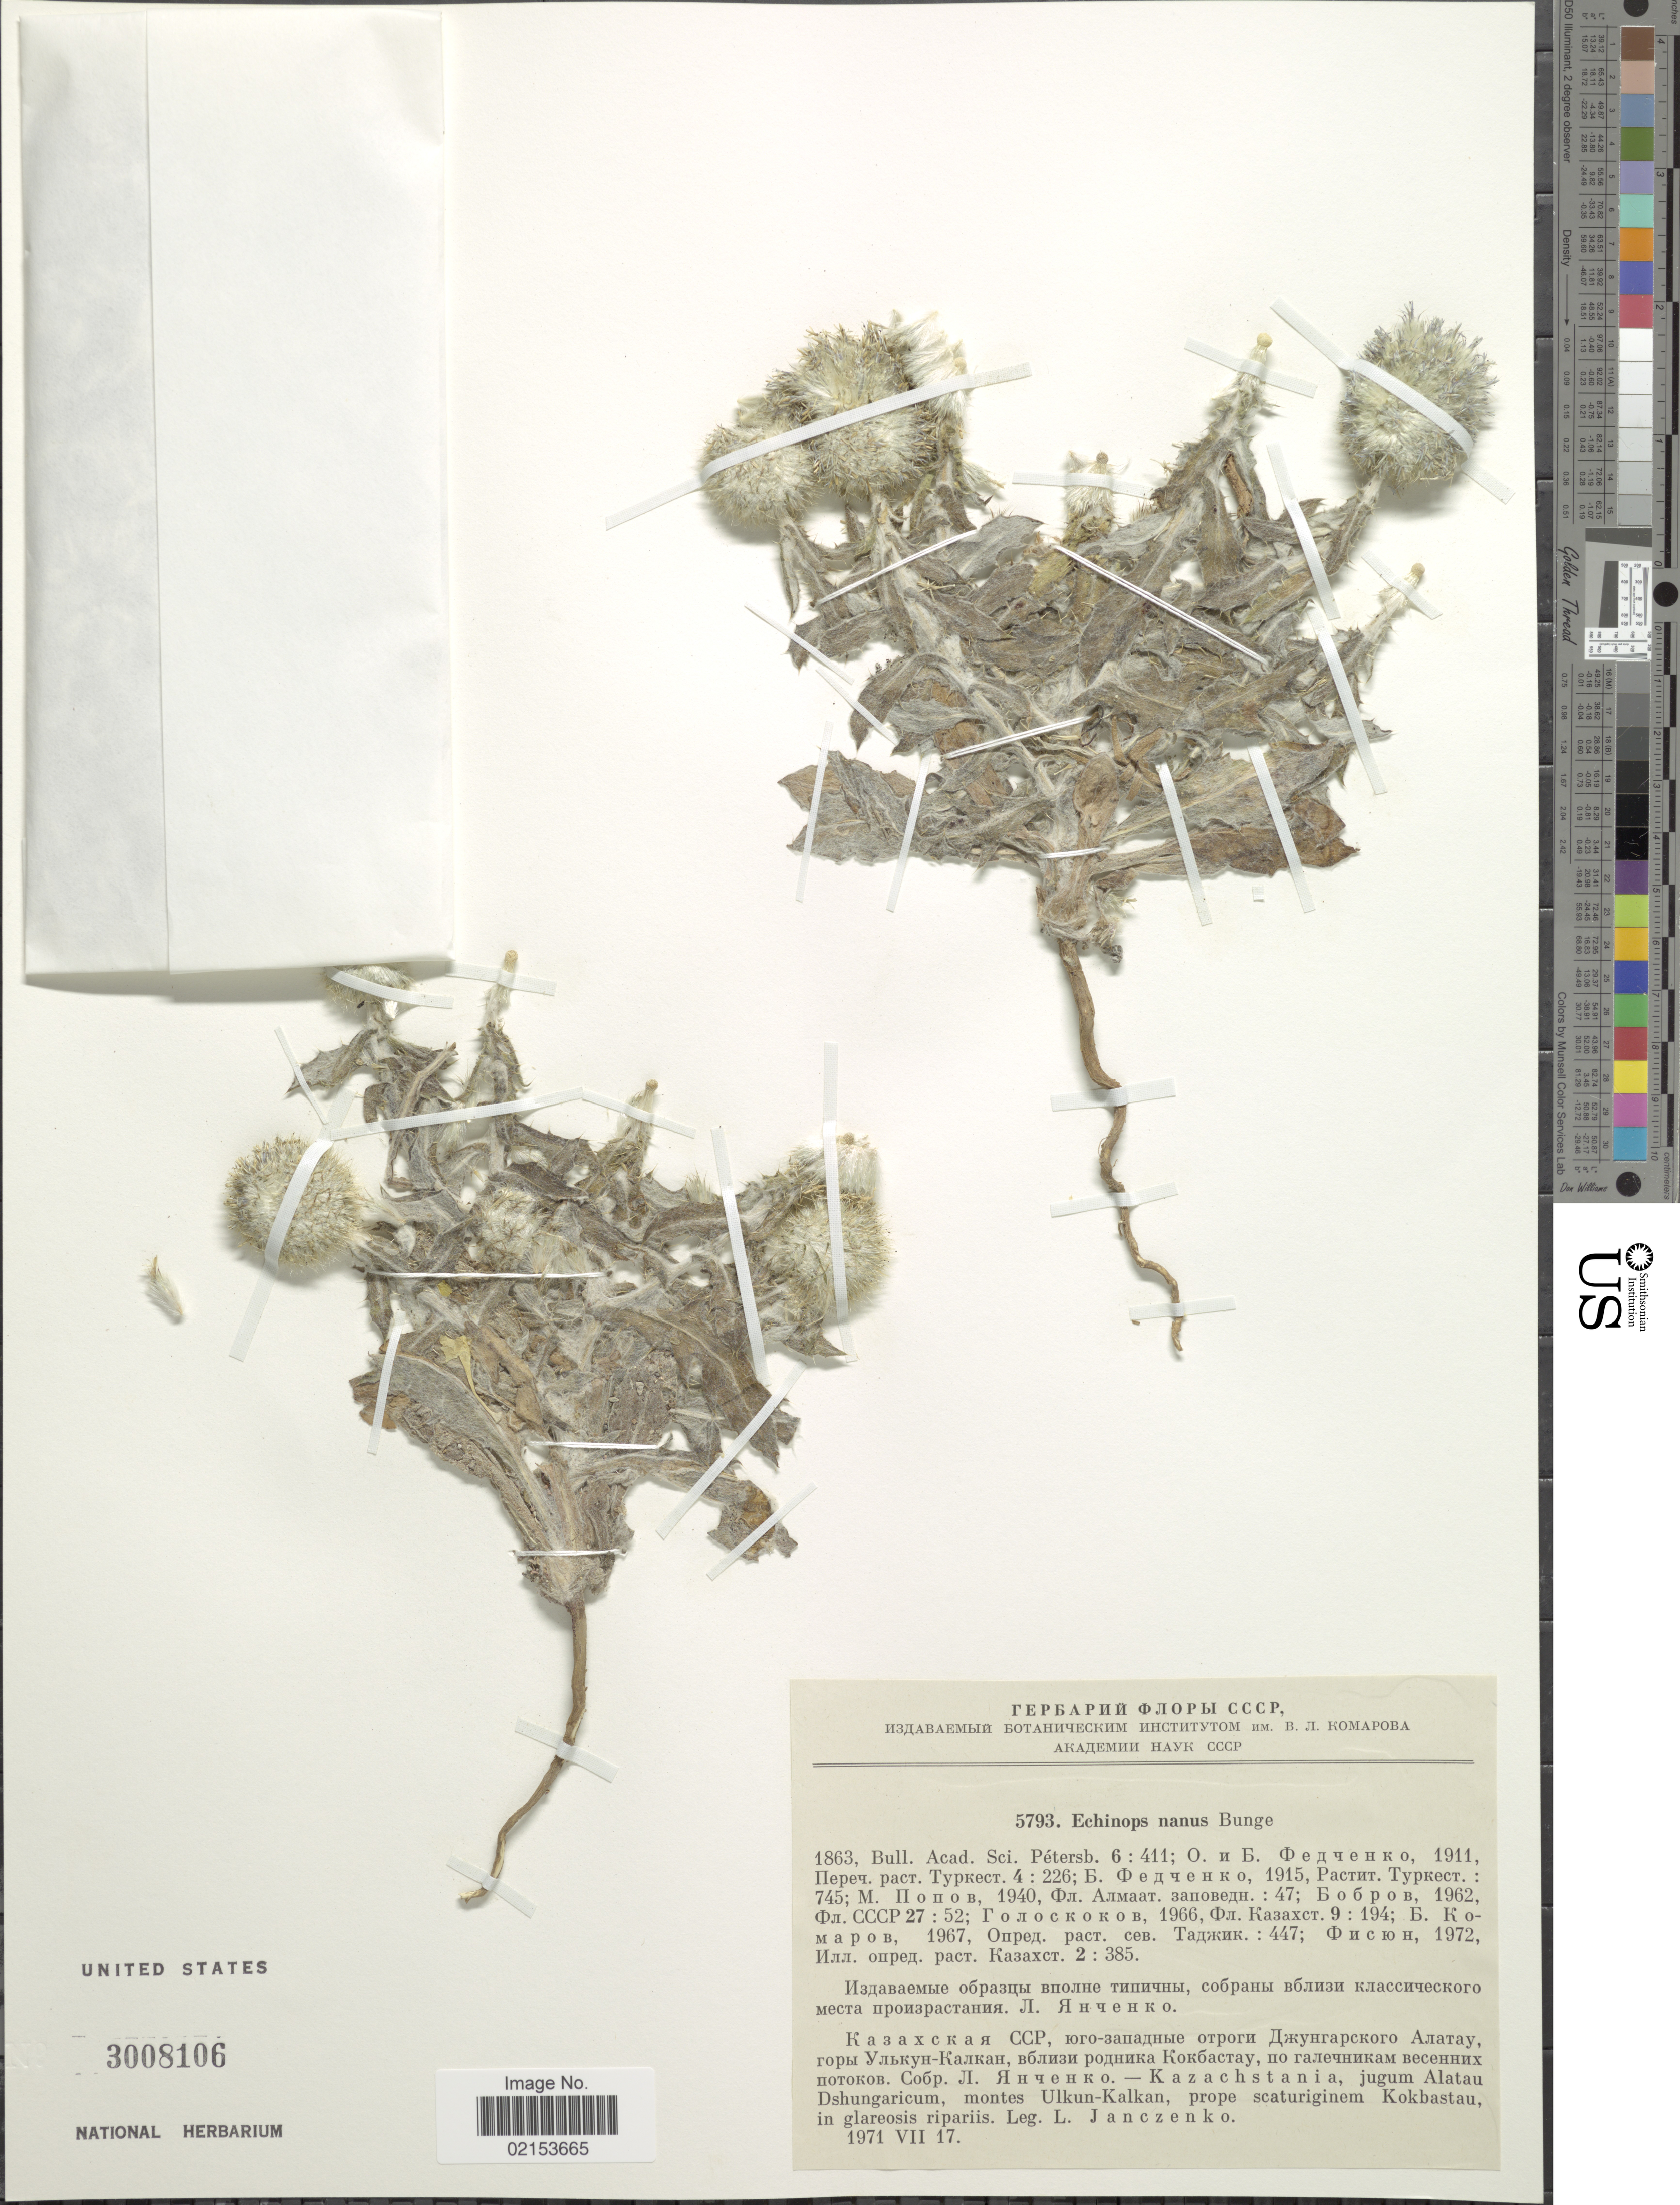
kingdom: Plantae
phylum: Tracheophyta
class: Magnoliopsida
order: Asterales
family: Asteraceae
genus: Echinops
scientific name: Echinops nanus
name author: Bunge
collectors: L. Janczenko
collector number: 5793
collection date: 1971-07-17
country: Kazakhstan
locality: Jugum Alatau Dshyngaricum, montes Ulkun-kalkan, prope scaturiginem Kokbastau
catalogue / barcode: US 3008106